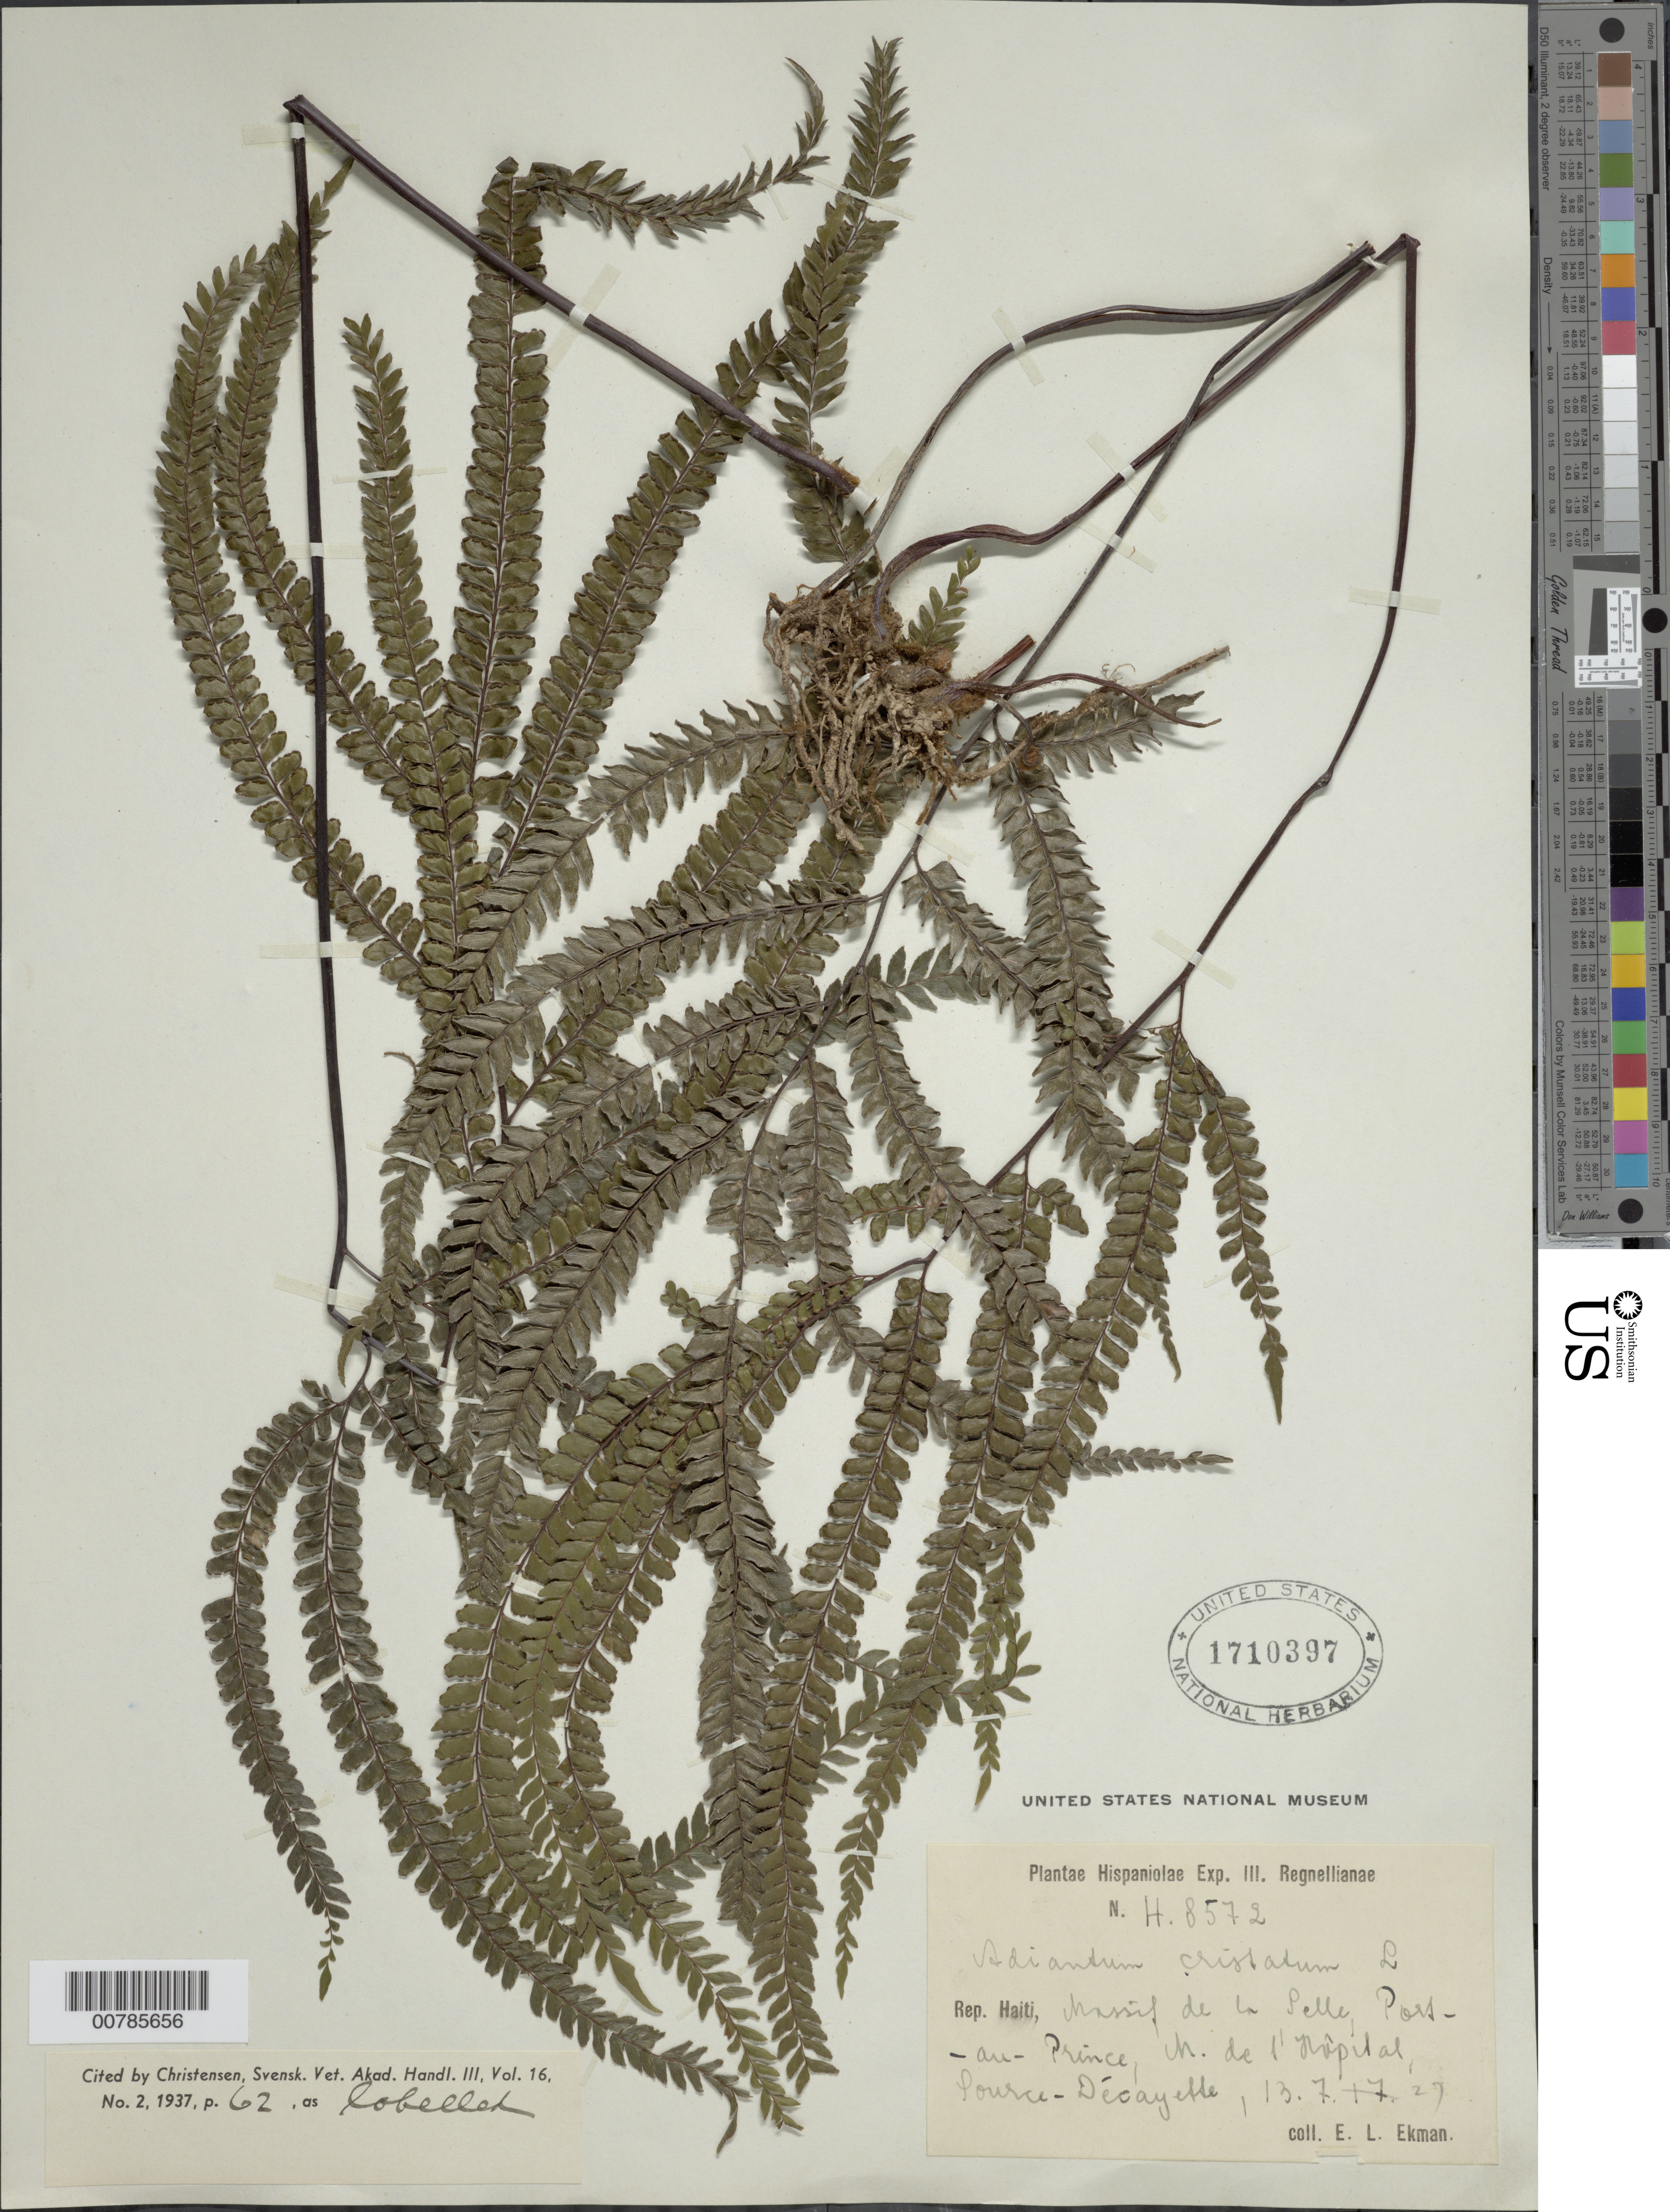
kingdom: Plantae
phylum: Tracheophyta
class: Polypodiopsida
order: Polypodiales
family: Pteridaceae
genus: Adiantum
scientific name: Adiantum pyramidale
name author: (L.) Willd.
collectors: E. L. Ekman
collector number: H 8572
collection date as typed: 13 Jul 1927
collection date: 1927-07-13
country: Haiti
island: Hispaniola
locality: Massif de la Selle, Port au Prince, N de l'hopital, Source-Decayette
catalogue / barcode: US 1710397